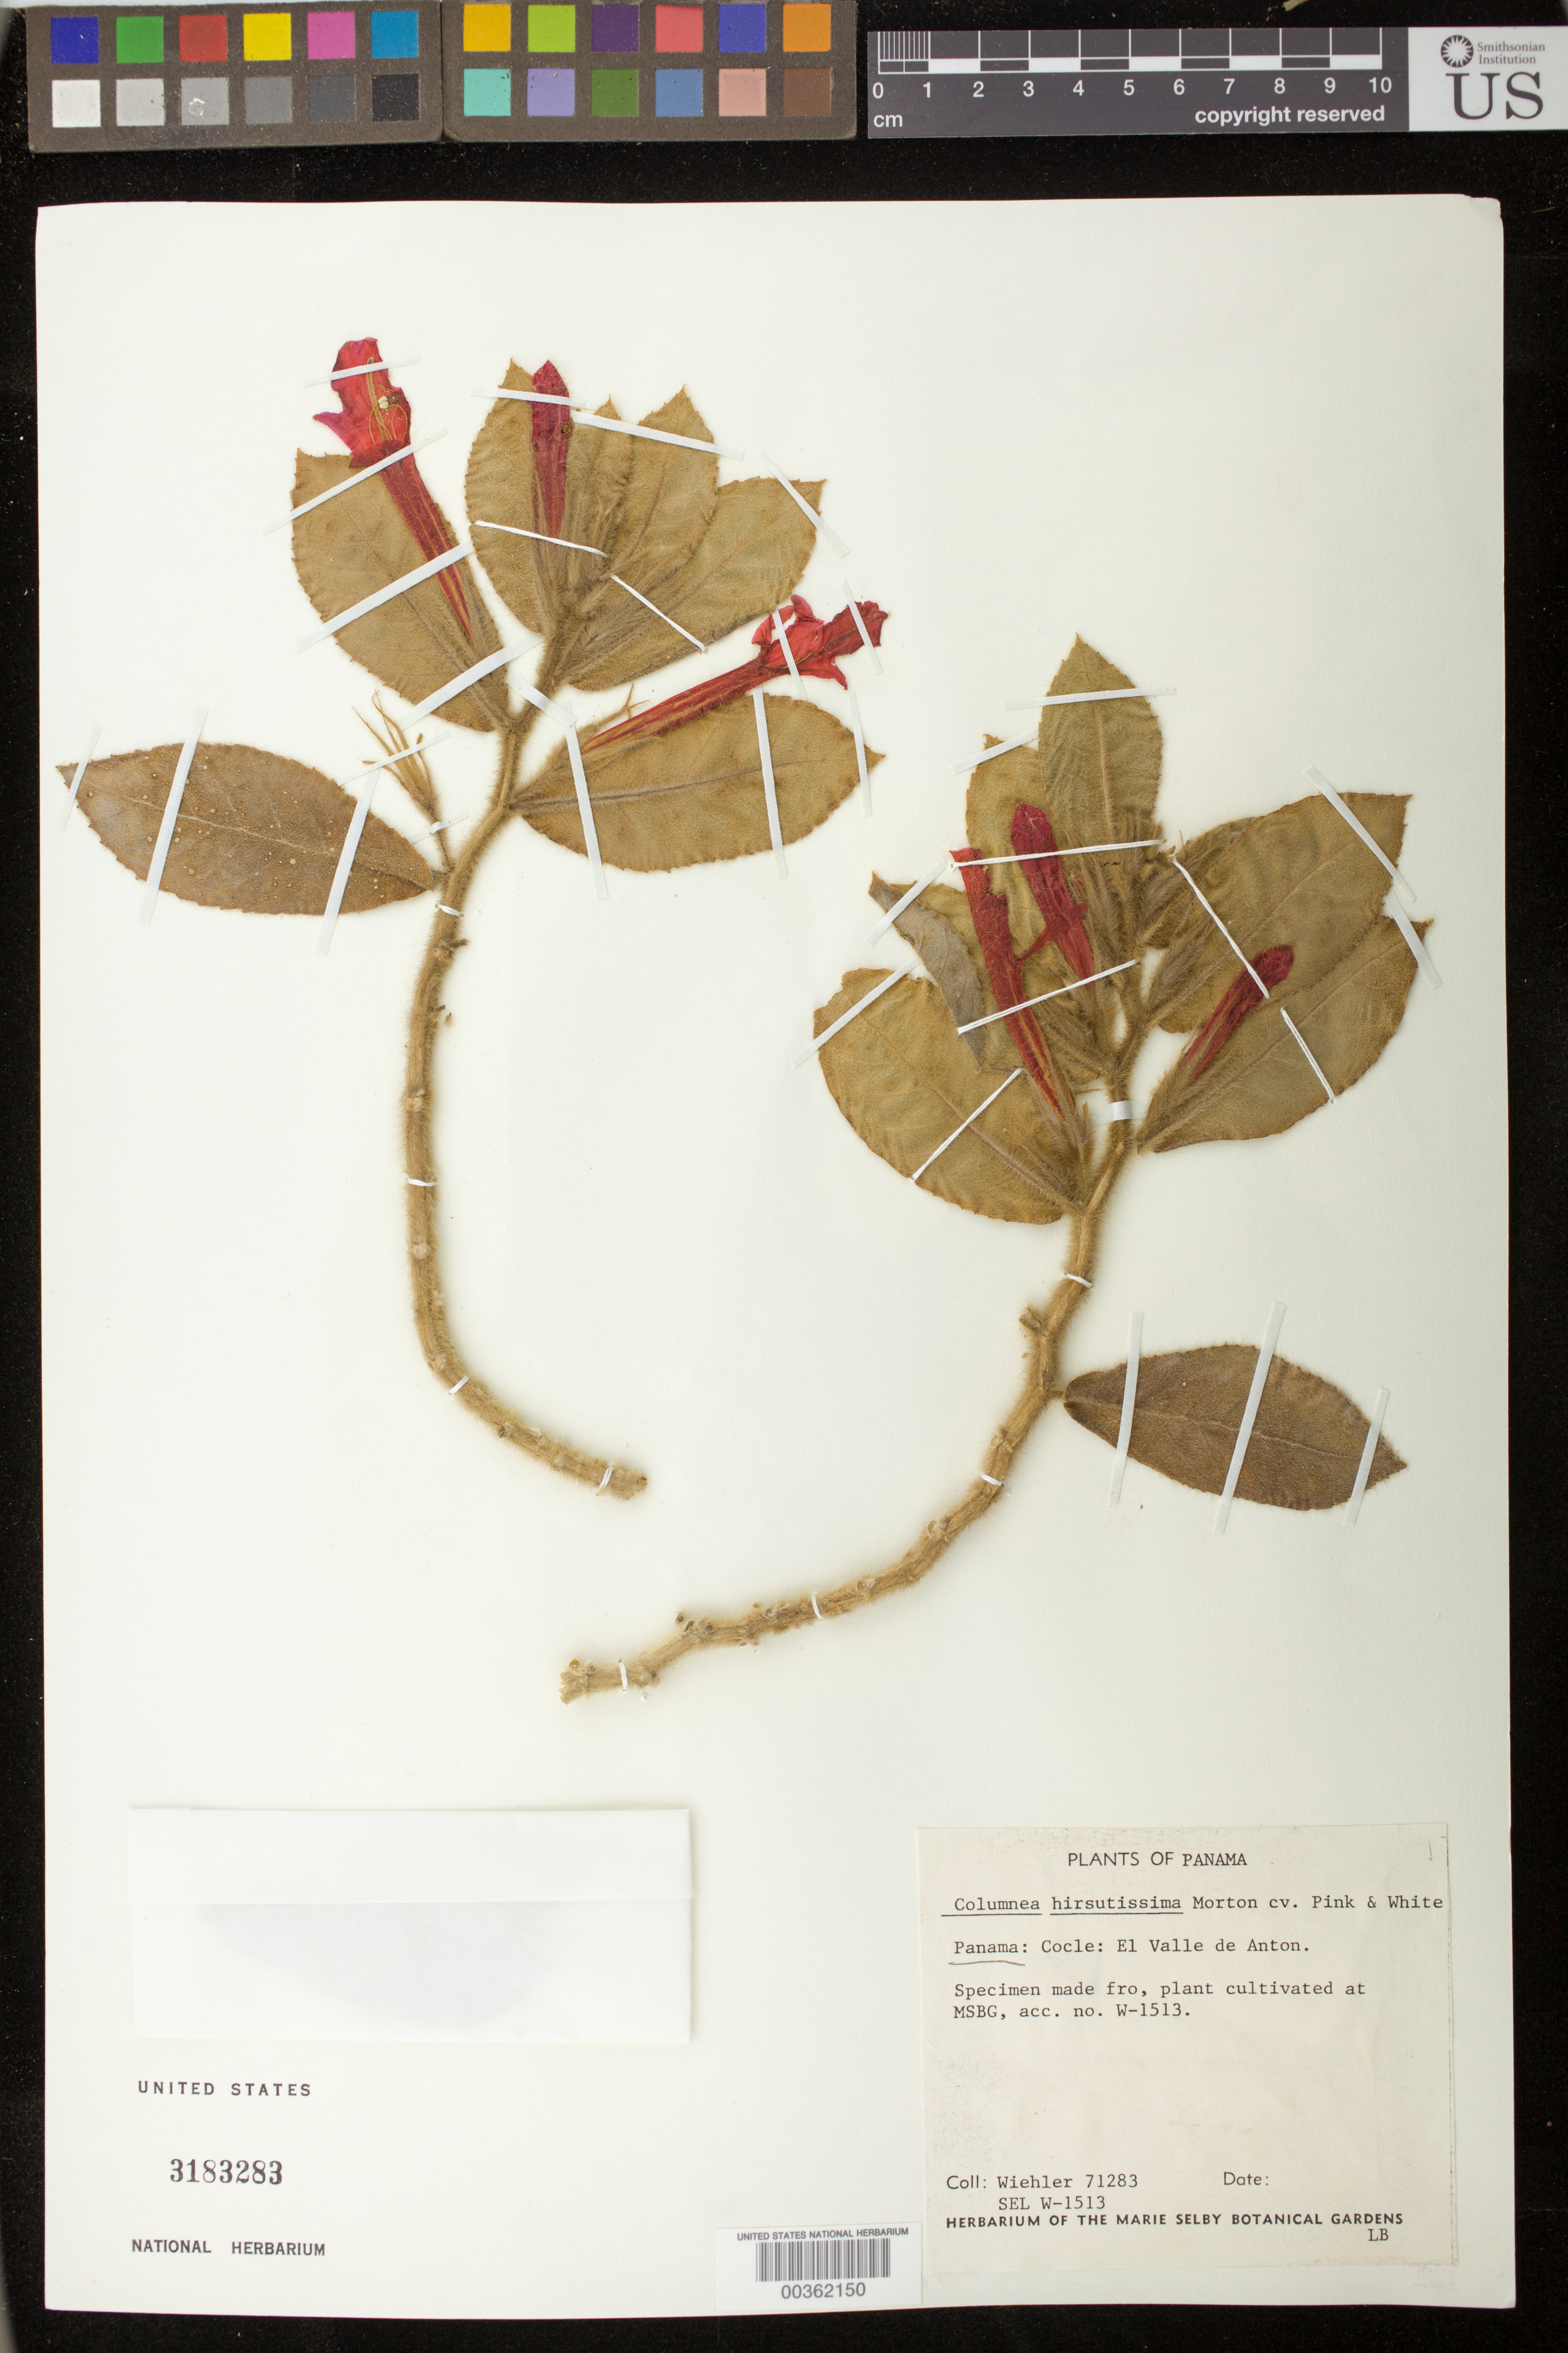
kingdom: Plantae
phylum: Tracheophyta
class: Magnoliopsida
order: Lamiales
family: Gesneriaceae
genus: Columnea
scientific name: Columnea hirsutissima 'Pink & White'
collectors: H. J. Wiehler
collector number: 71283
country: Panama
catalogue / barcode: US 3183283